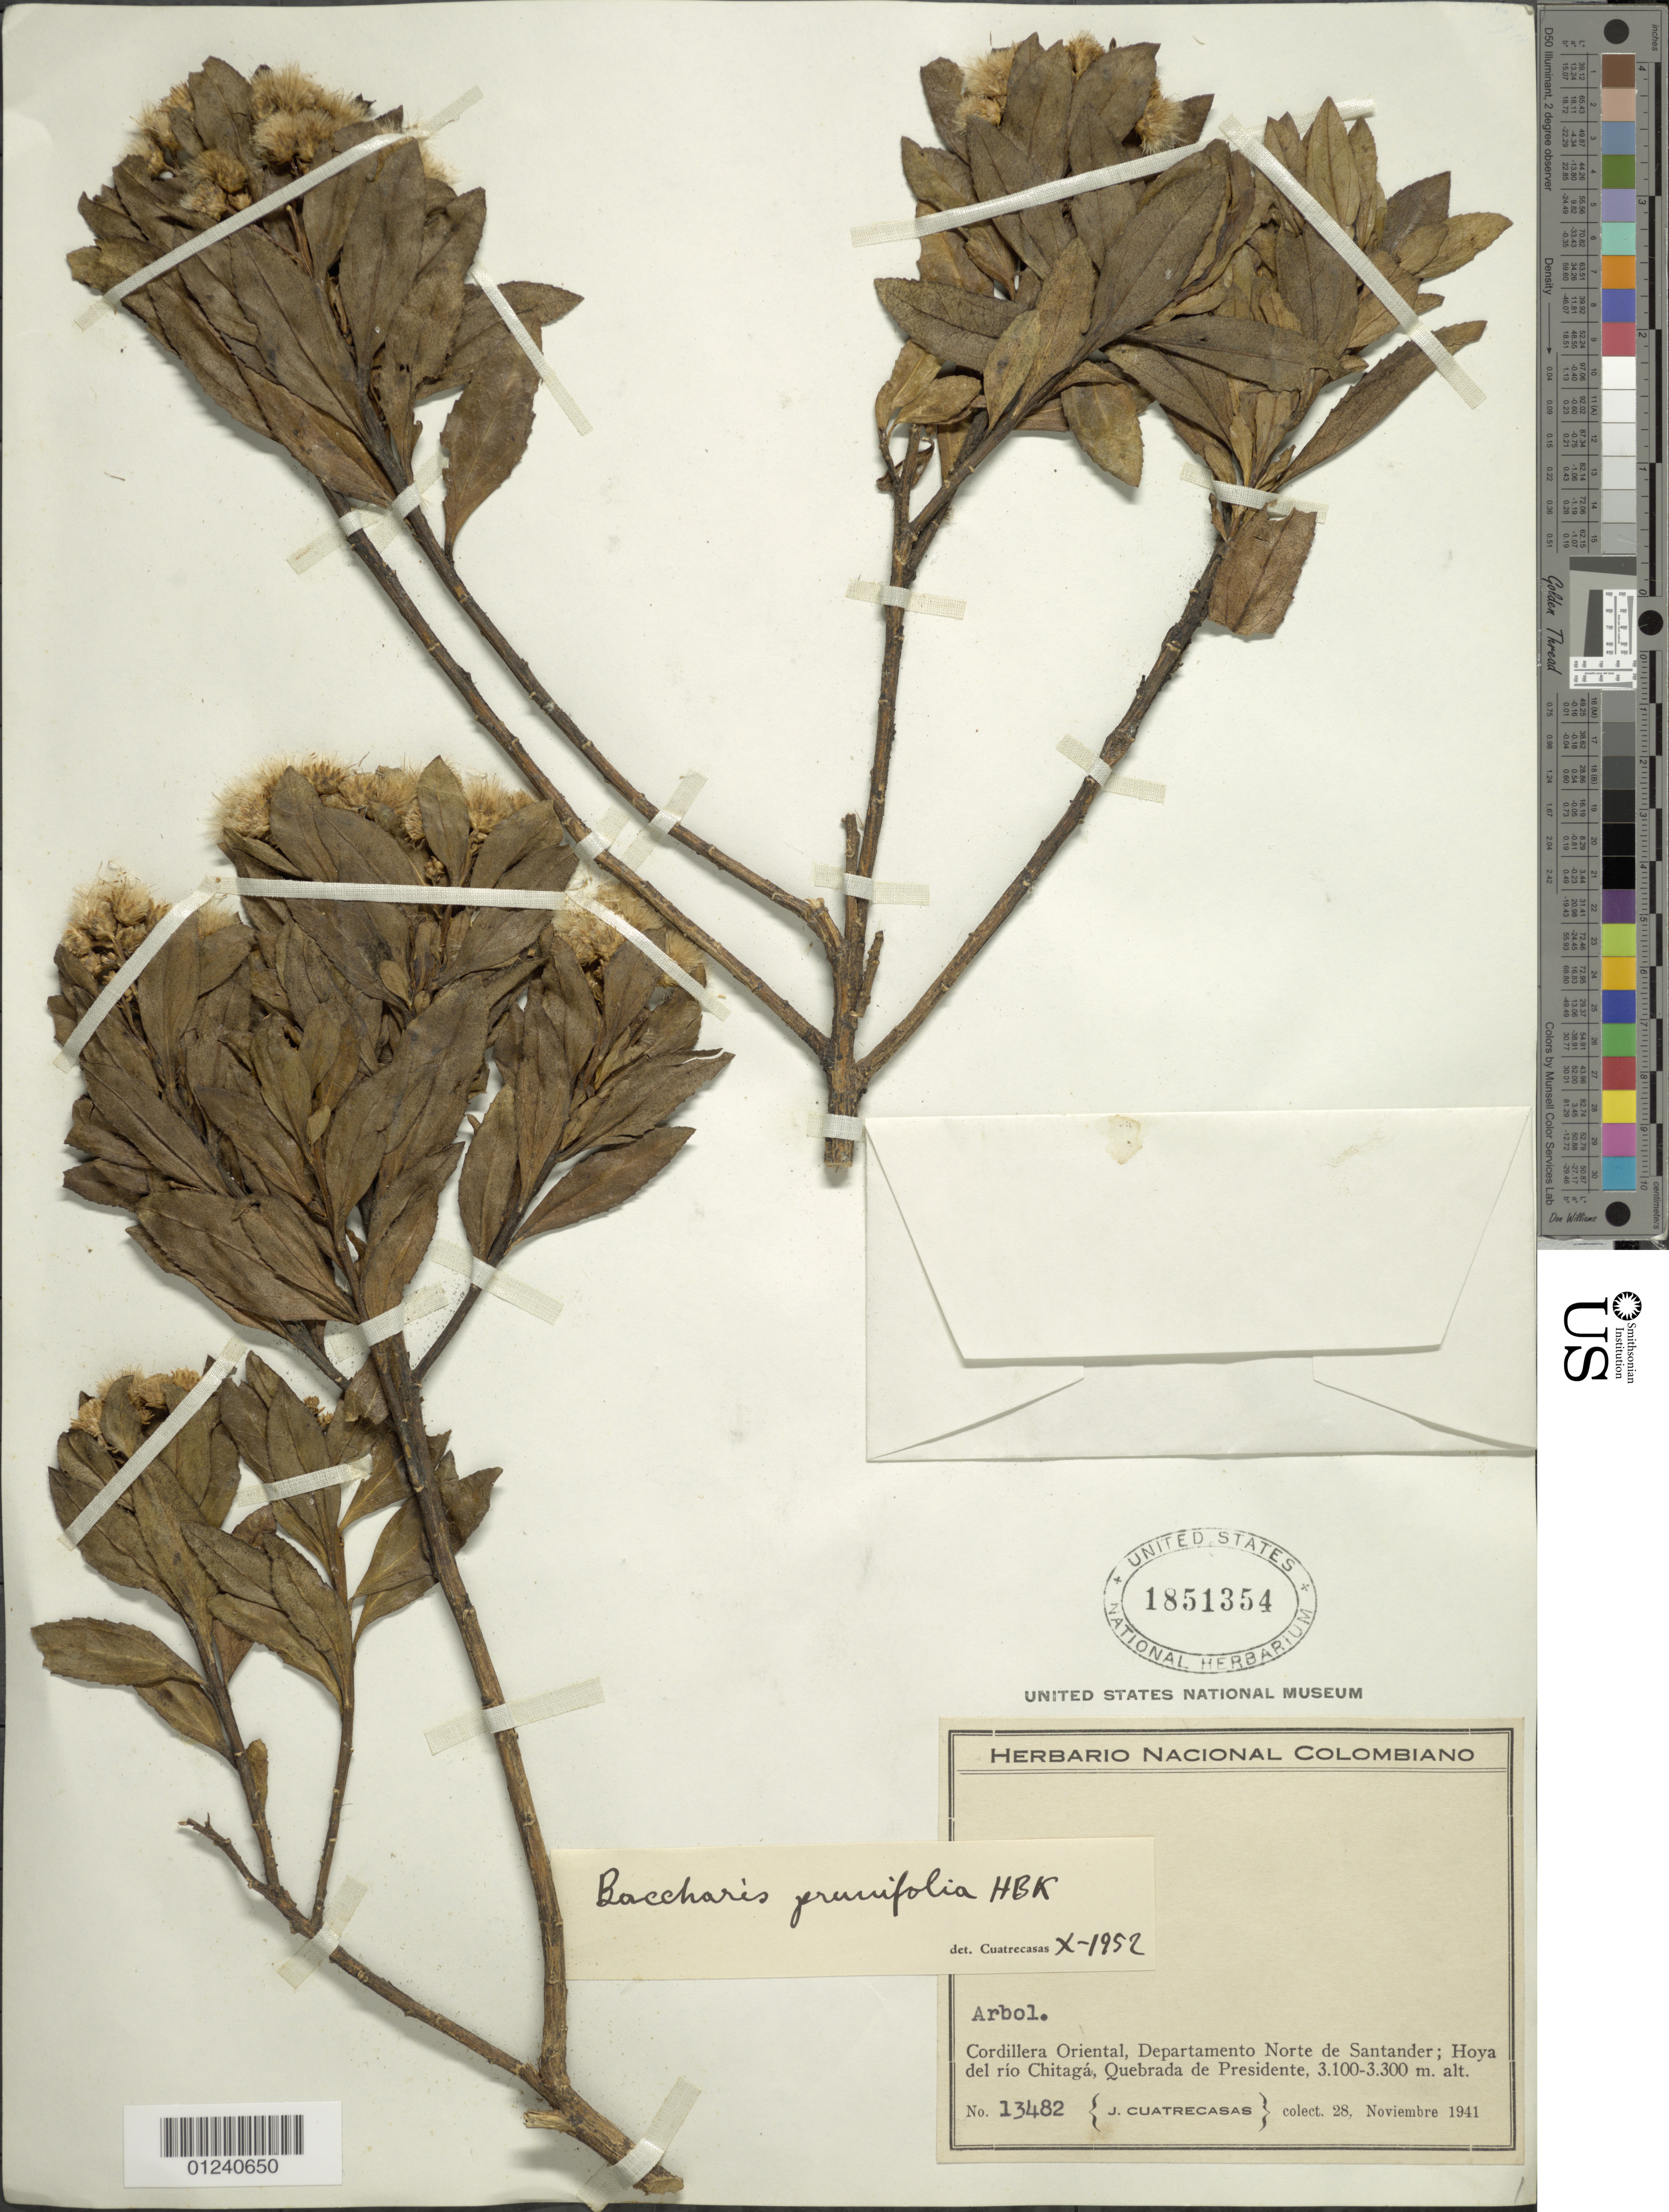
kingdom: Plantae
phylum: Tracheophyta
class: Magnoliopsida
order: Asterales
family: Asteraceae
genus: Baccharis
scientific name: Baccharis prunifolia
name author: Kunth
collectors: J. Cuatrecasas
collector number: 13482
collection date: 1941-11-28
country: Colombia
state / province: Norte de Santander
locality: Hoya del rio Chitaga, Quebrada de Presidente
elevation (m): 3100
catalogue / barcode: US 1851354